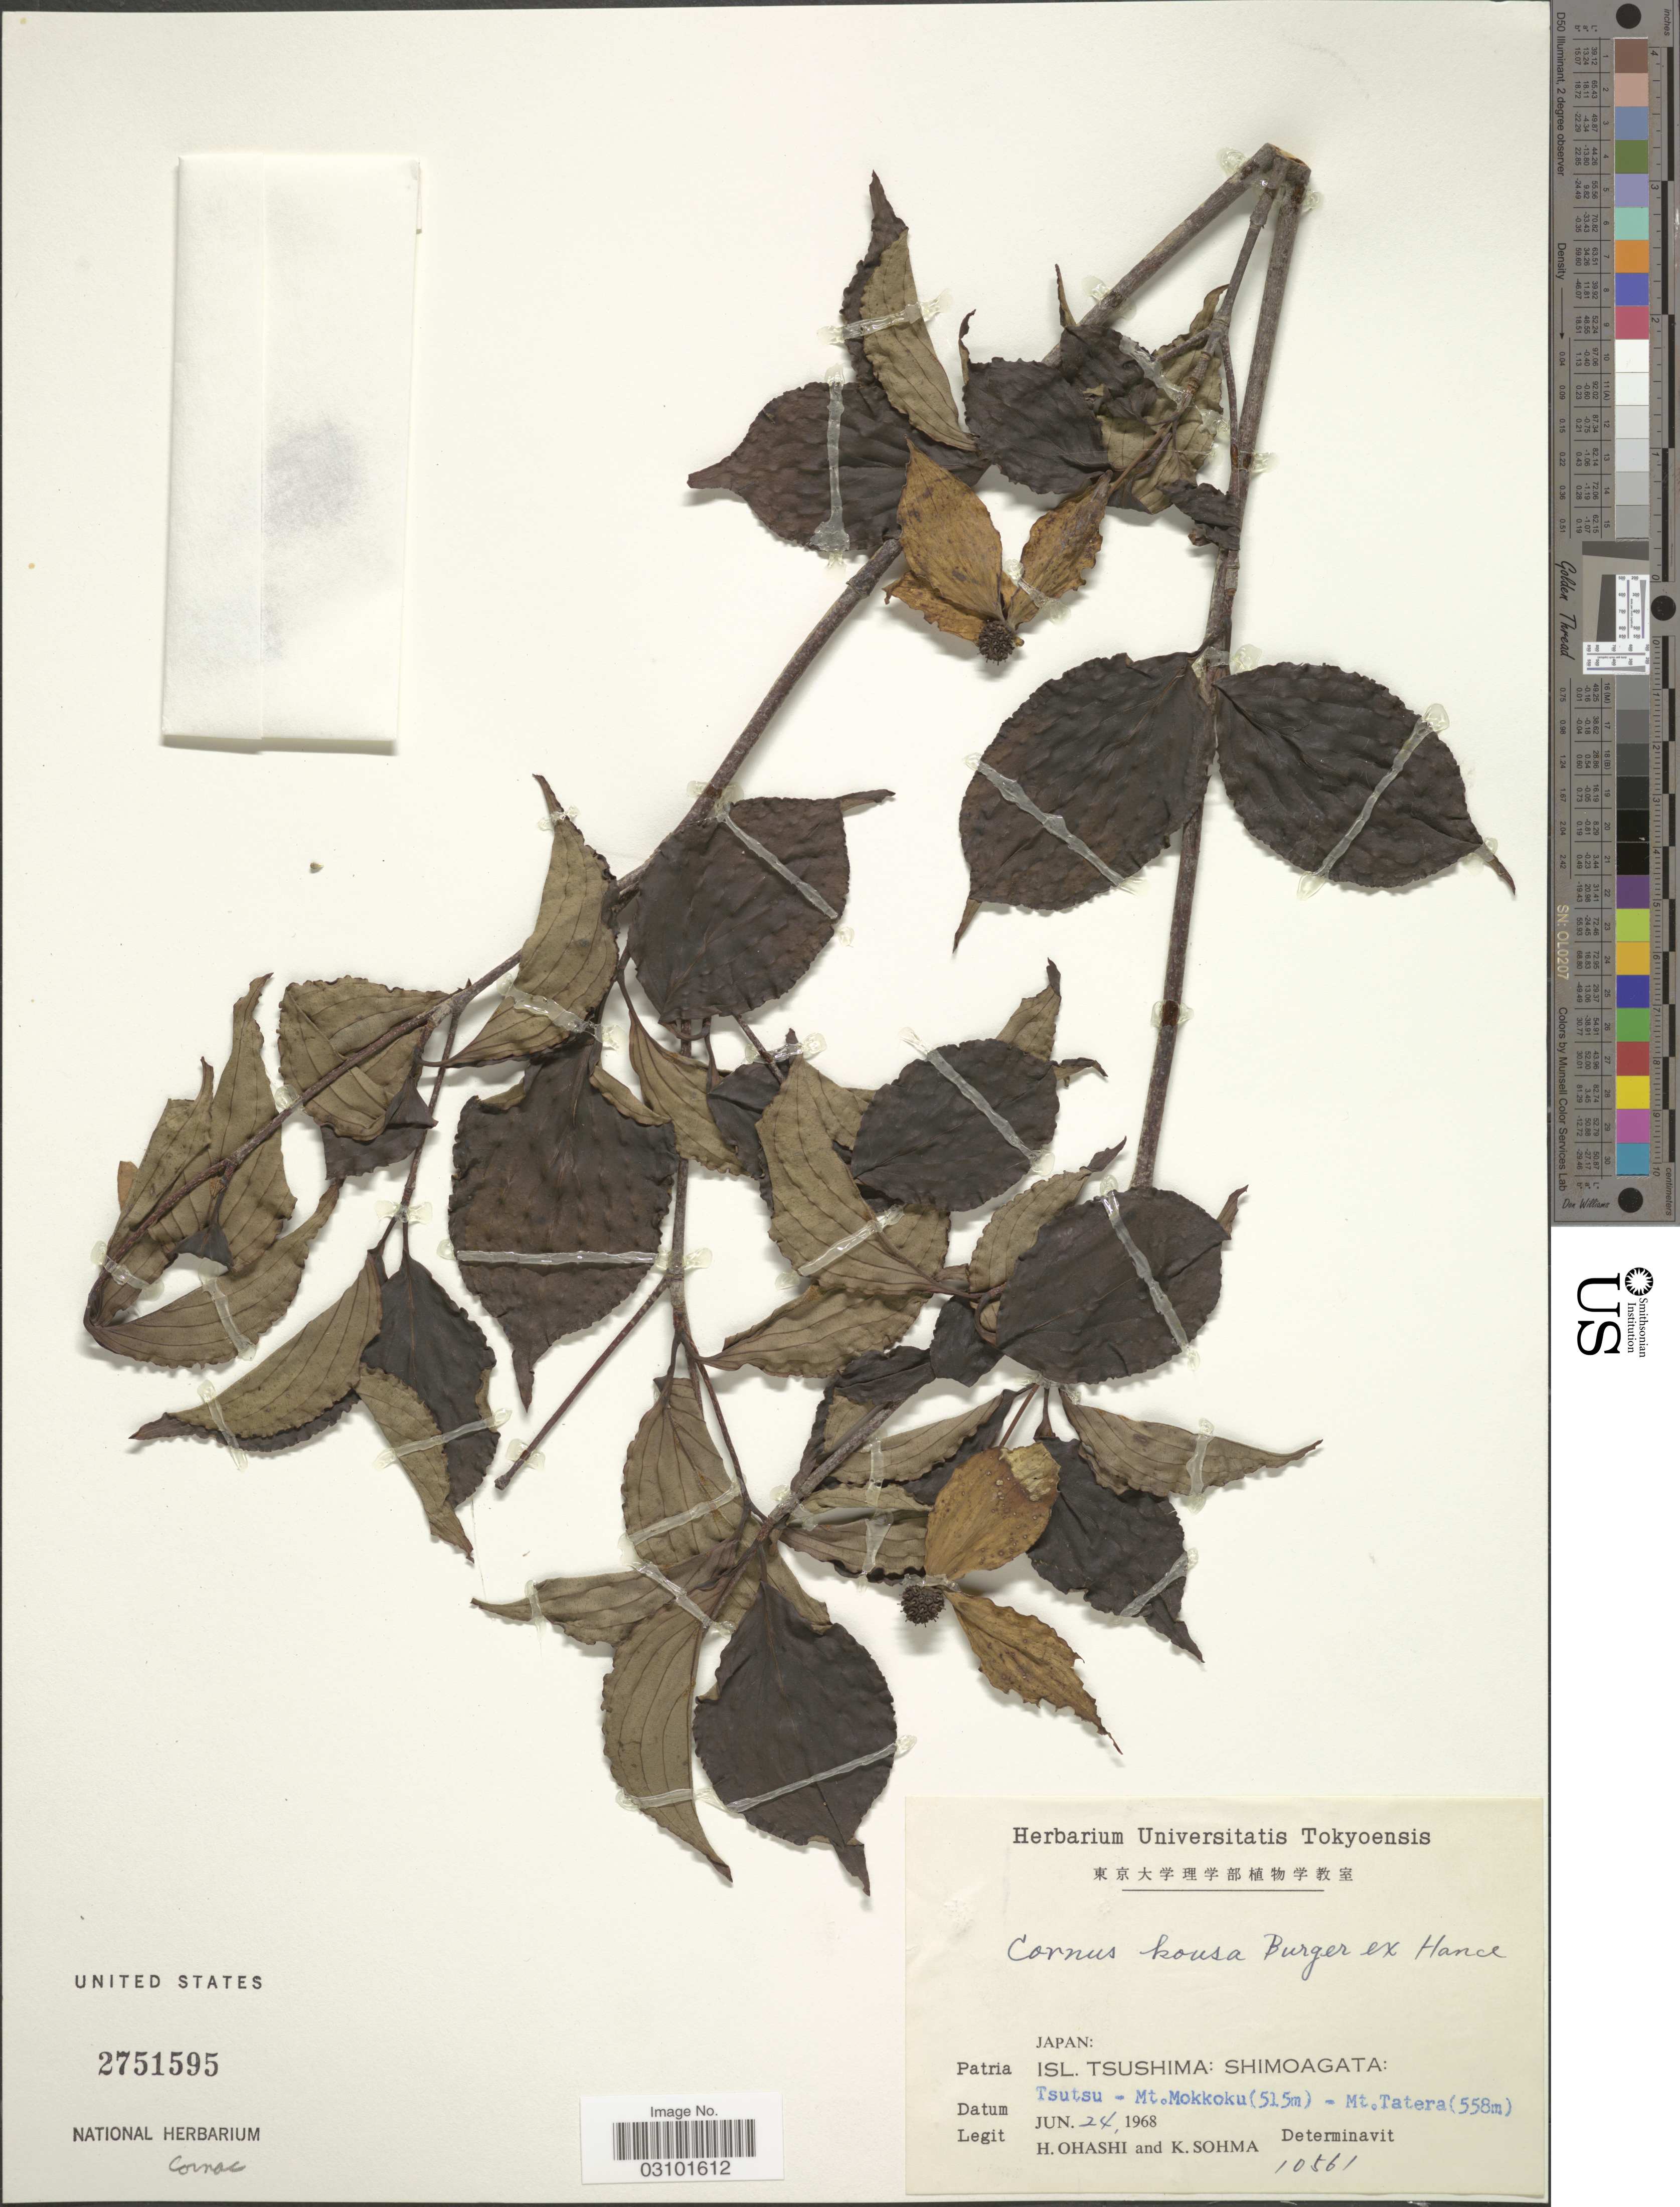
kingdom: Plantae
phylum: Tracheophyta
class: Magnoliopsida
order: Cornales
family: Cornaceae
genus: Cornus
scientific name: Cornus kousa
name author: F. Buerger ex Miq.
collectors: H. Ohashi & K. Sohma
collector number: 10561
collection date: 1968-06-24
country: Japan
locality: Patria Isl. Tsushima: Shimoagata: Tsutsu - Mt. Mokkoku - Mt. Tatera.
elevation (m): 515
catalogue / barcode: US 2751595